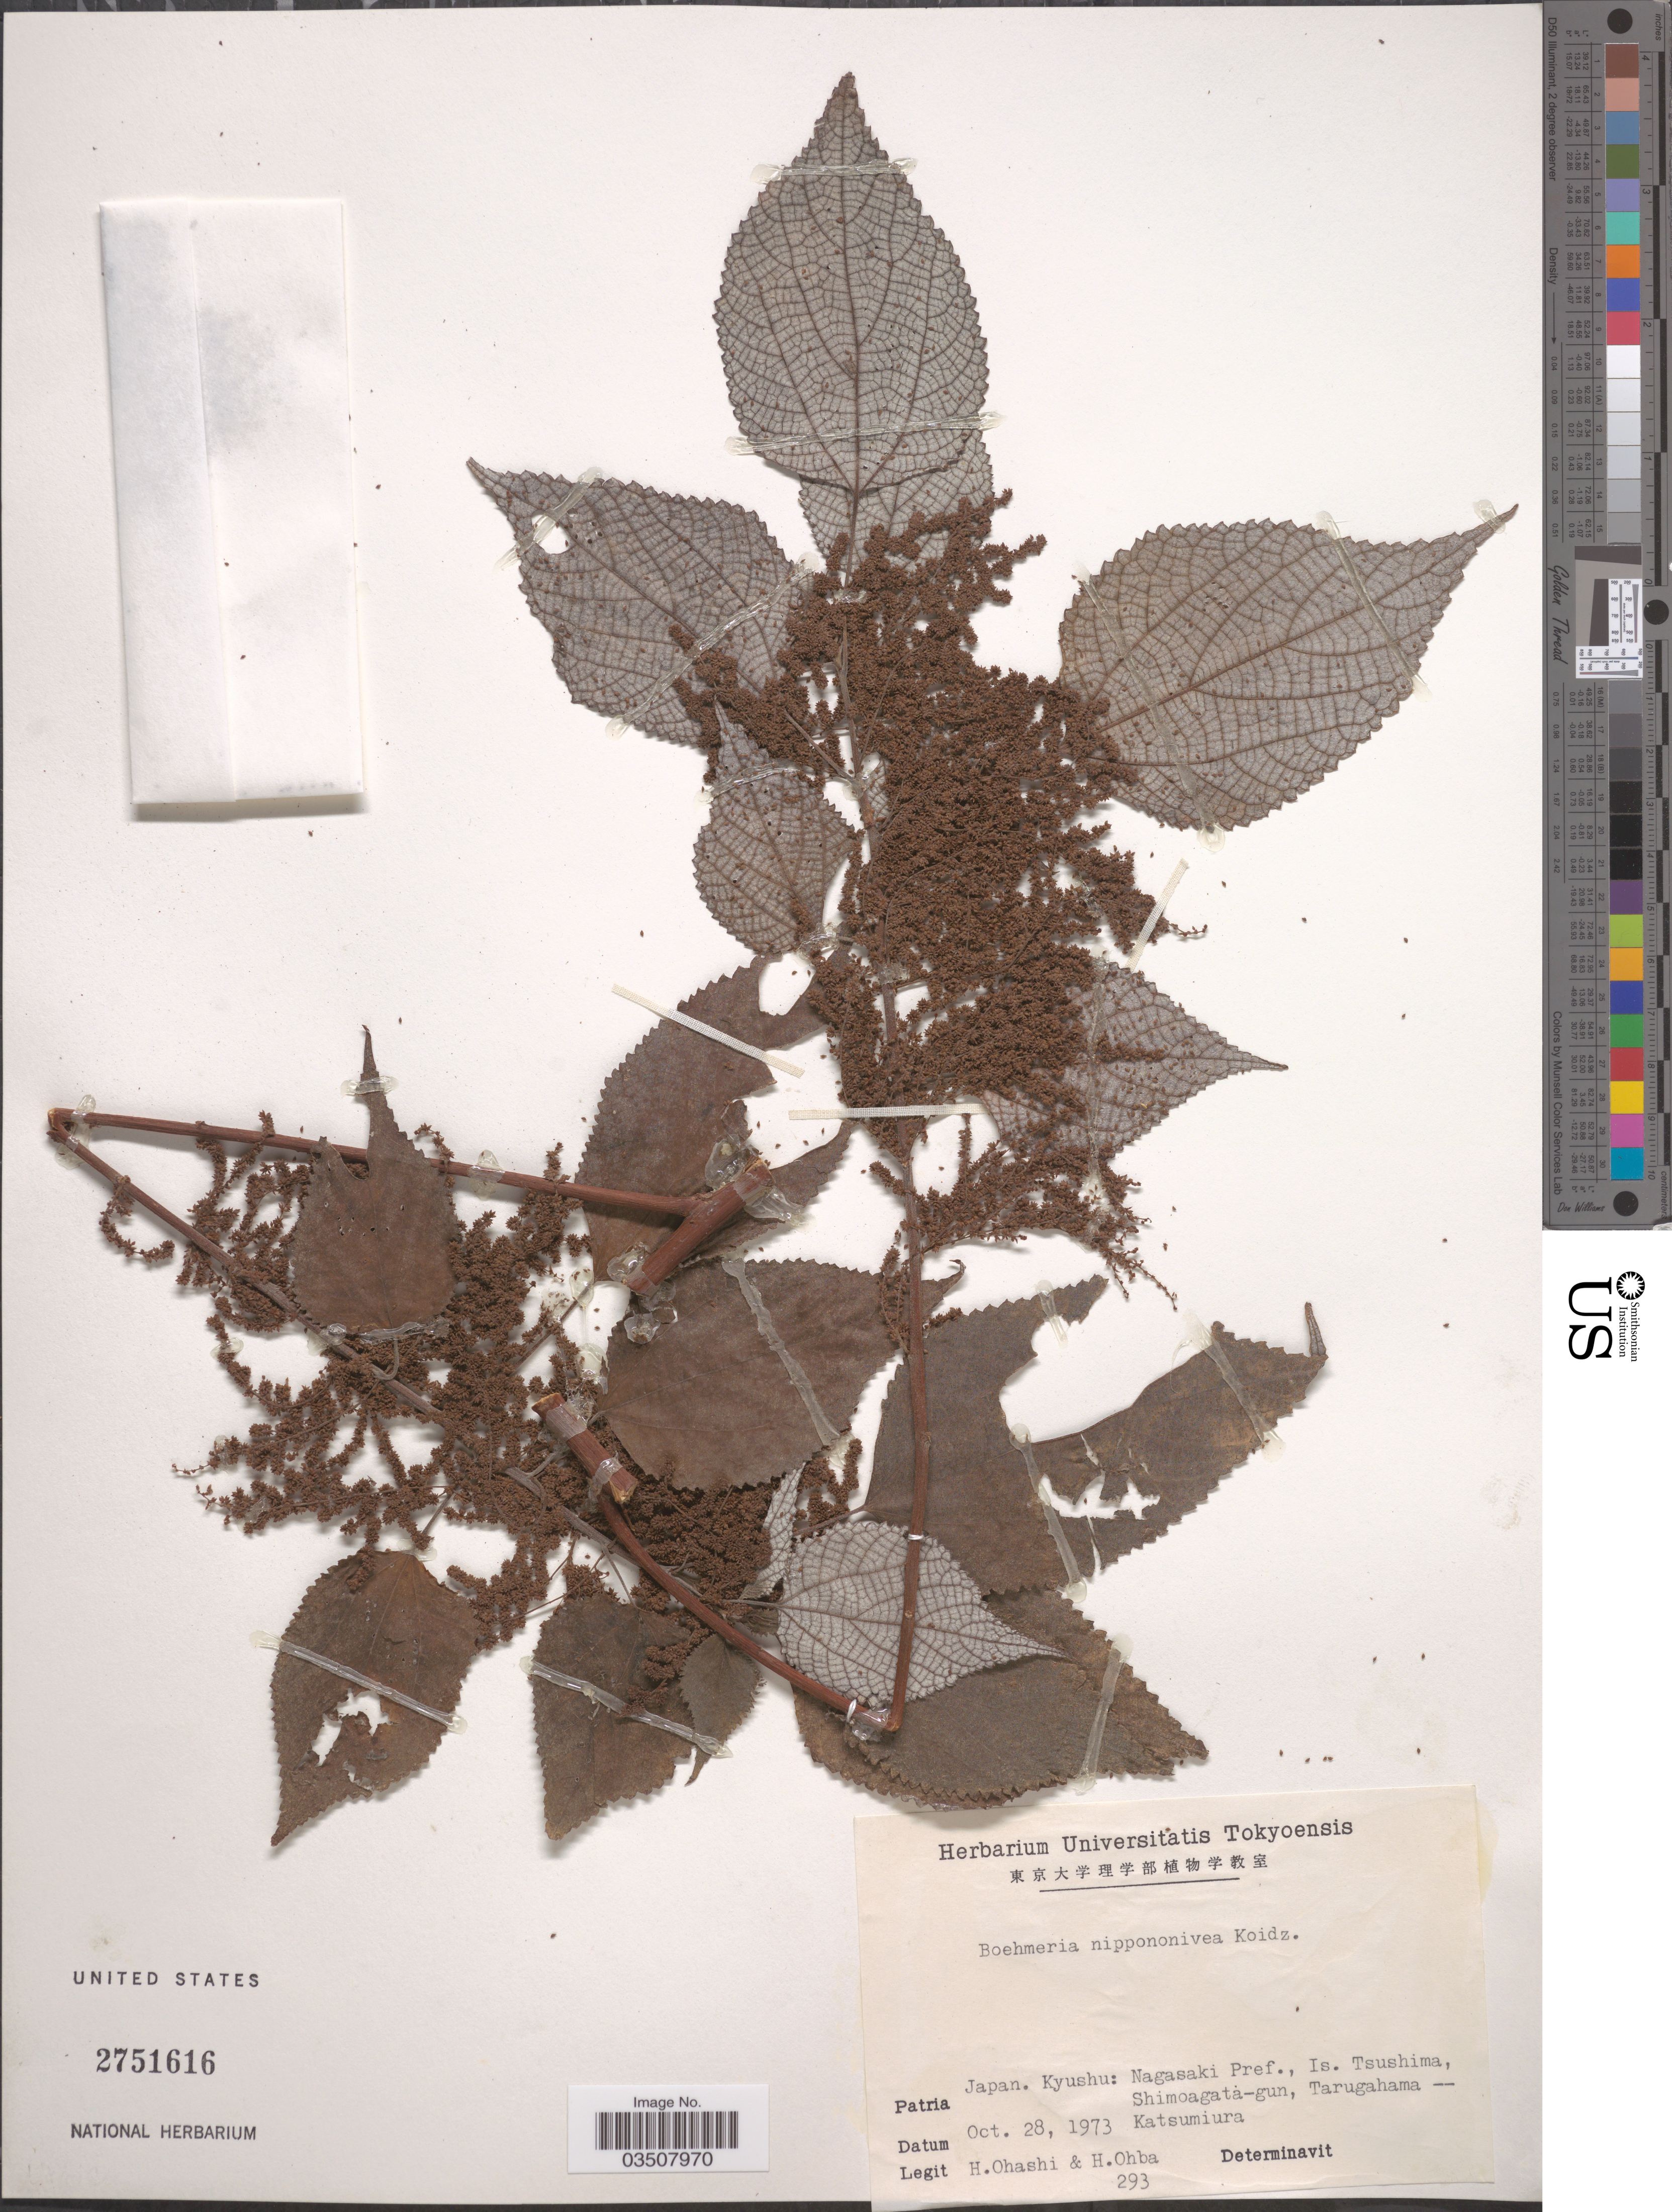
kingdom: Plantae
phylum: Tracheophyta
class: Magnoliopsida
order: Rosales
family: Urticaceae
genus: Boehmeria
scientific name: Boehmeria nivea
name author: (L.) Gaudich.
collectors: H. Ohashi & H. Ohba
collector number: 293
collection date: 1973-10-28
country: Japan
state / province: Nagasaki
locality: Kyushu: Nagasaki Pref., Is. Tsushima, Shimoagata-gun, Tarugahama - Katsumiura.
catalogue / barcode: US 2751616